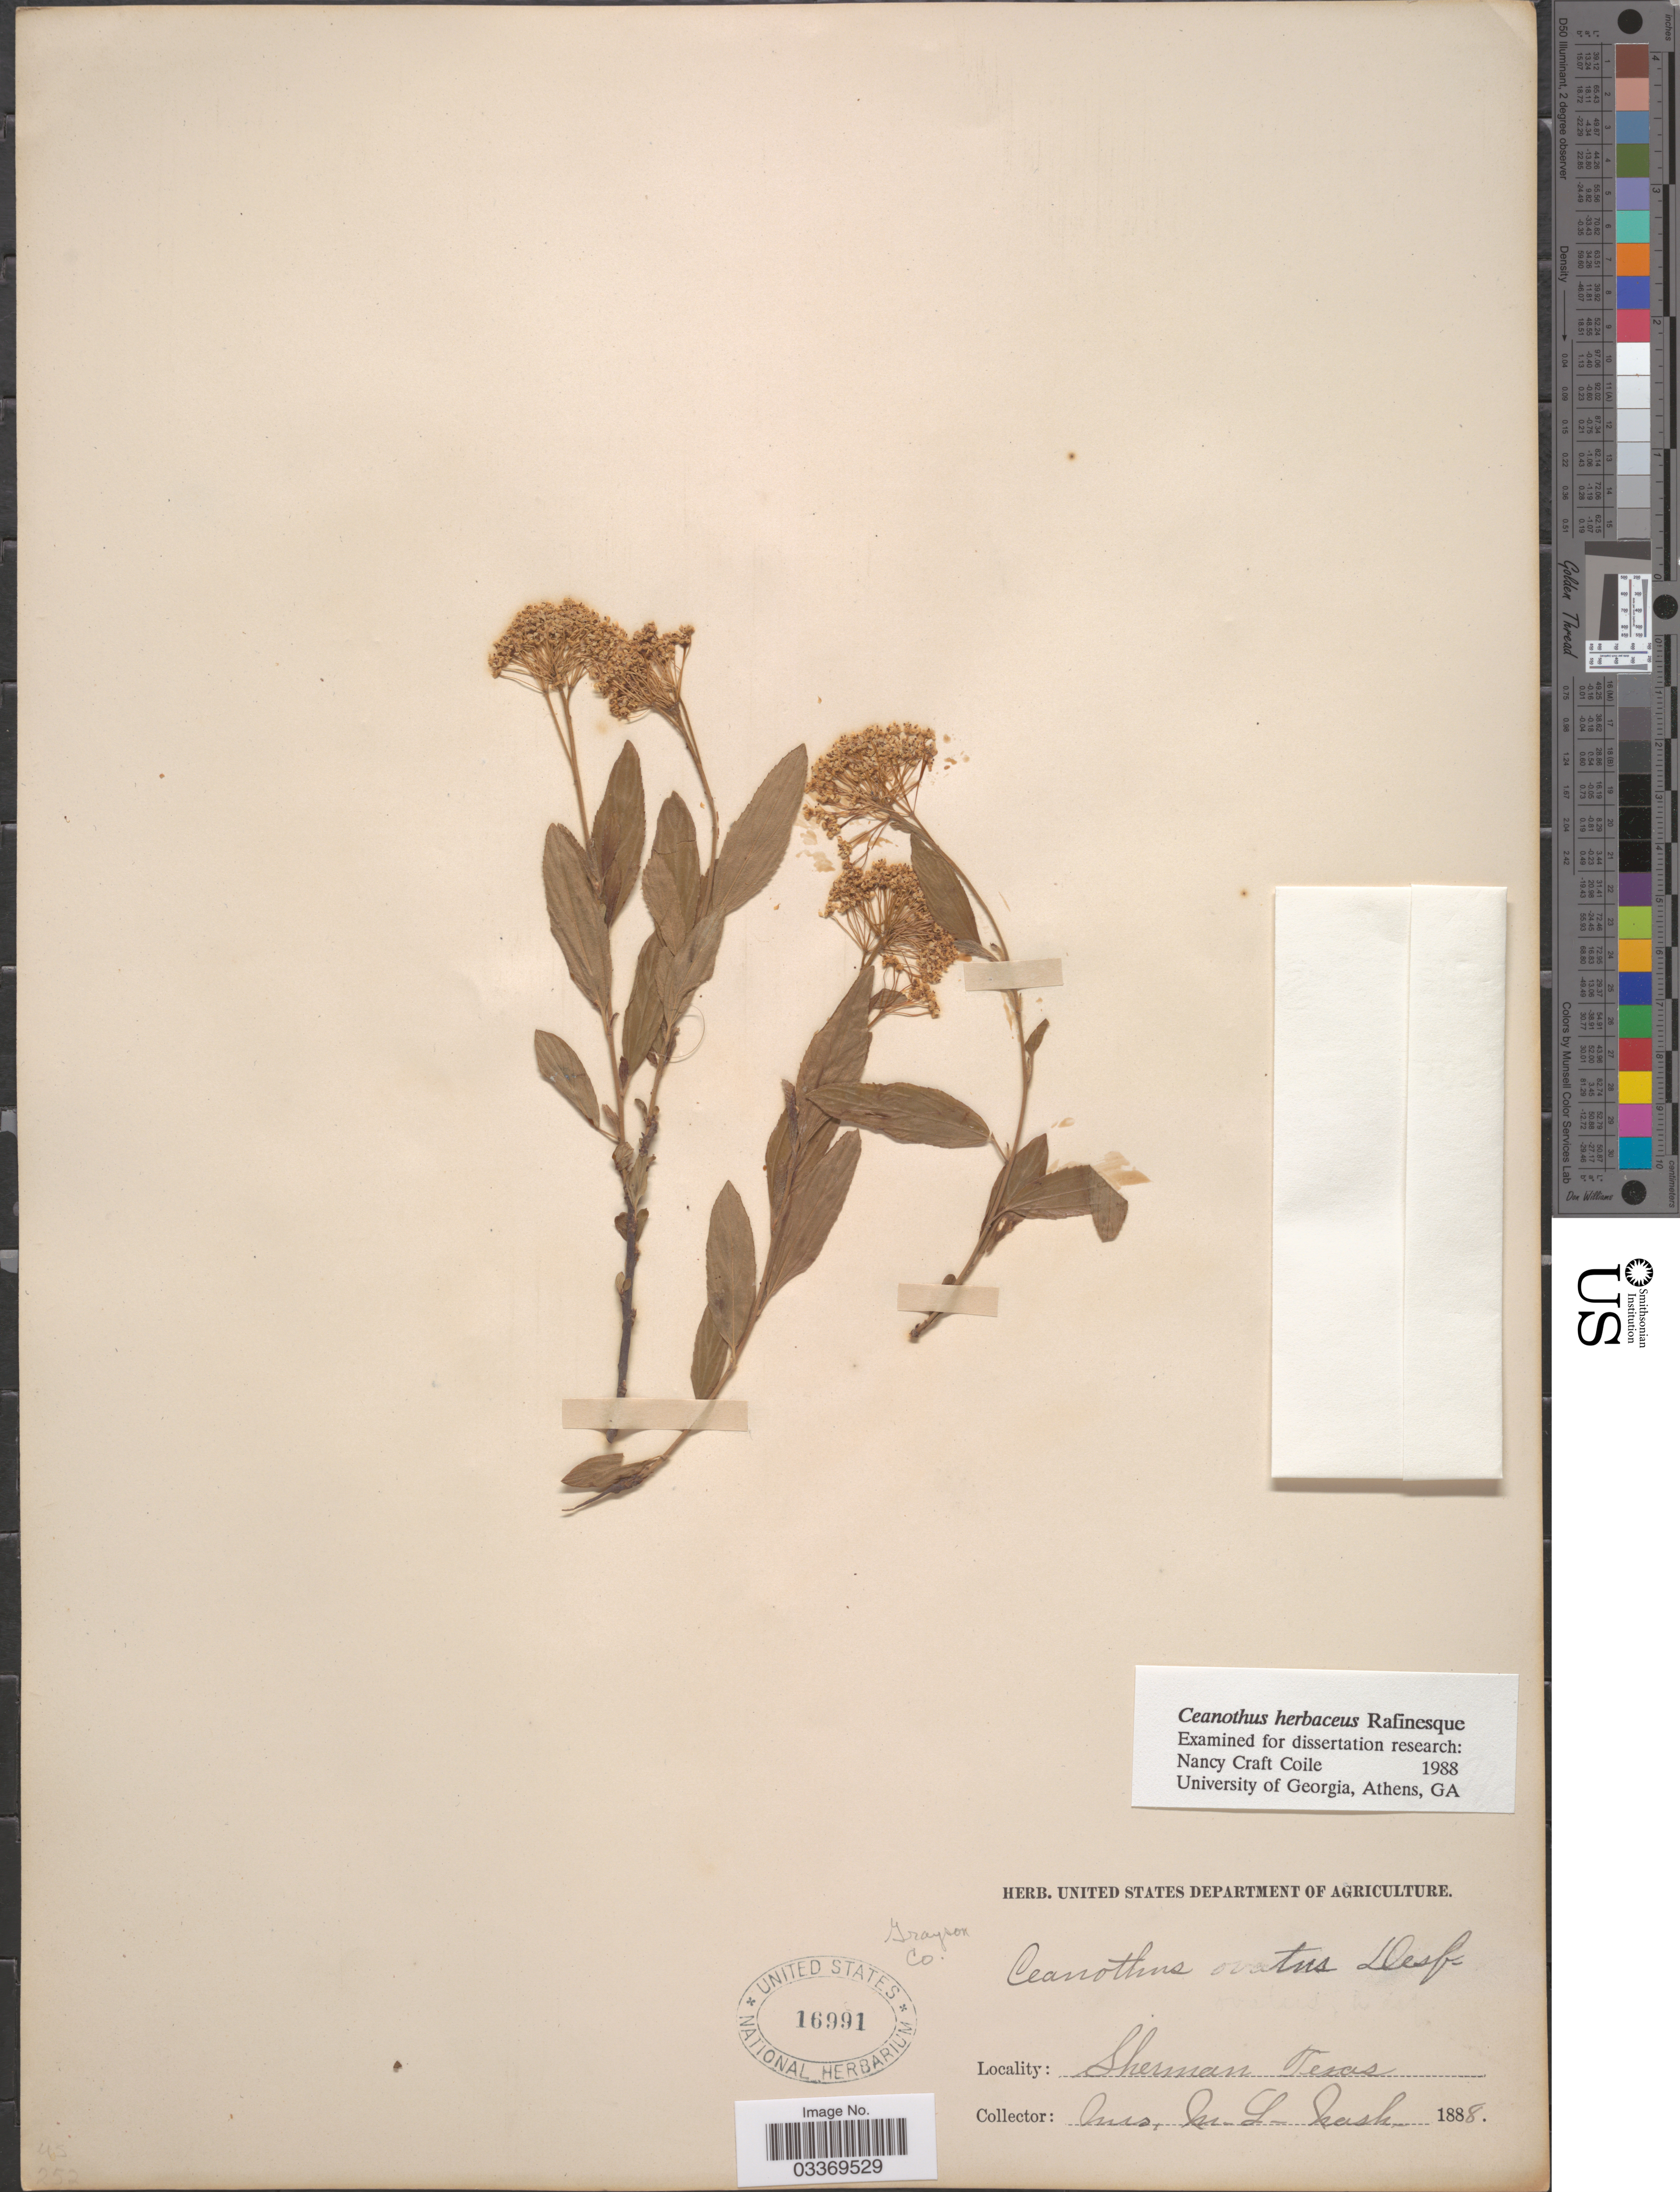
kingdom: Plantae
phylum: Tracheophyta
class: Magnoliopsida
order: Rosales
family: Rhamnaceae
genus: Ceanothus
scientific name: Ceanothus ovatus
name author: Desf.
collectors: M. Nash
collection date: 1888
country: United States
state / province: Texas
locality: Sherman, Grayson Co.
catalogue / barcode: US 16991